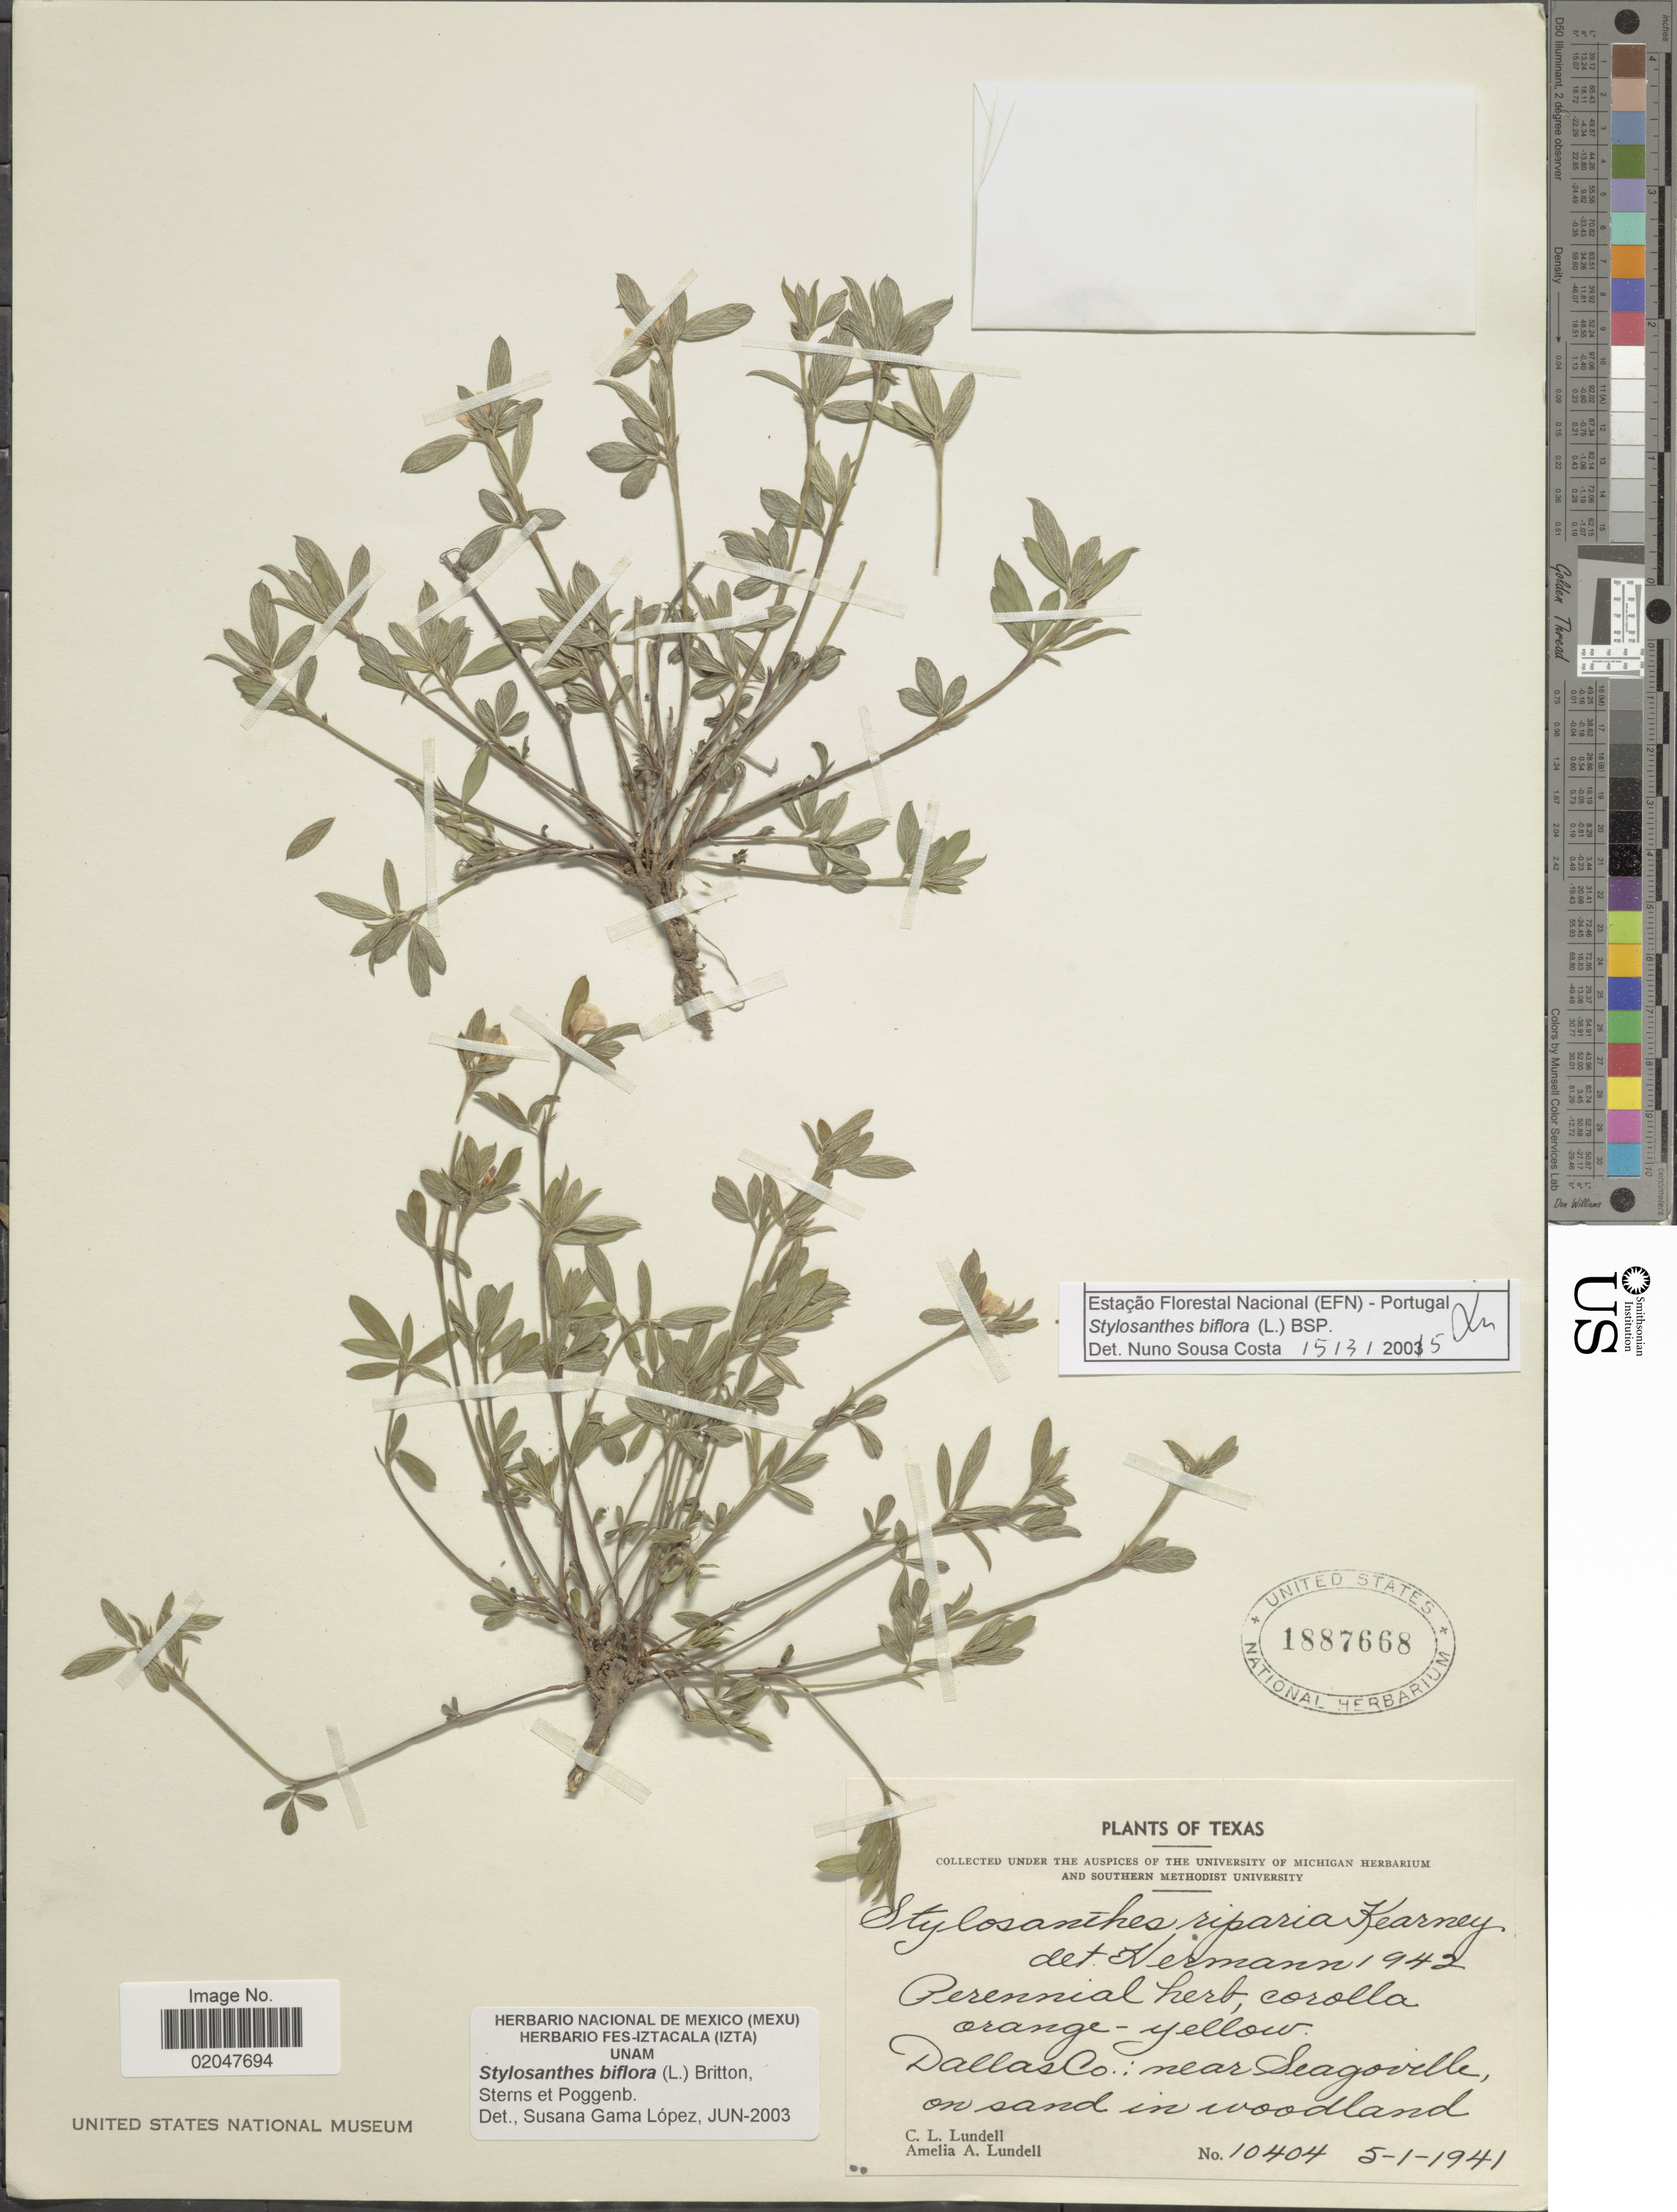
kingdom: Plantae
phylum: Tracheophyta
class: Magnoliopsida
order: Fabales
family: Fabaceae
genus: Stylosanthes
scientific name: Stylosanthes biflora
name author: (L.) Britton et al.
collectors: C. L. Lundell & A. A. Lundell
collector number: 10404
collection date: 1941-05-01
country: United States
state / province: Texas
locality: Dallas Co., near Seagoville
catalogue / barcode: US 1887668